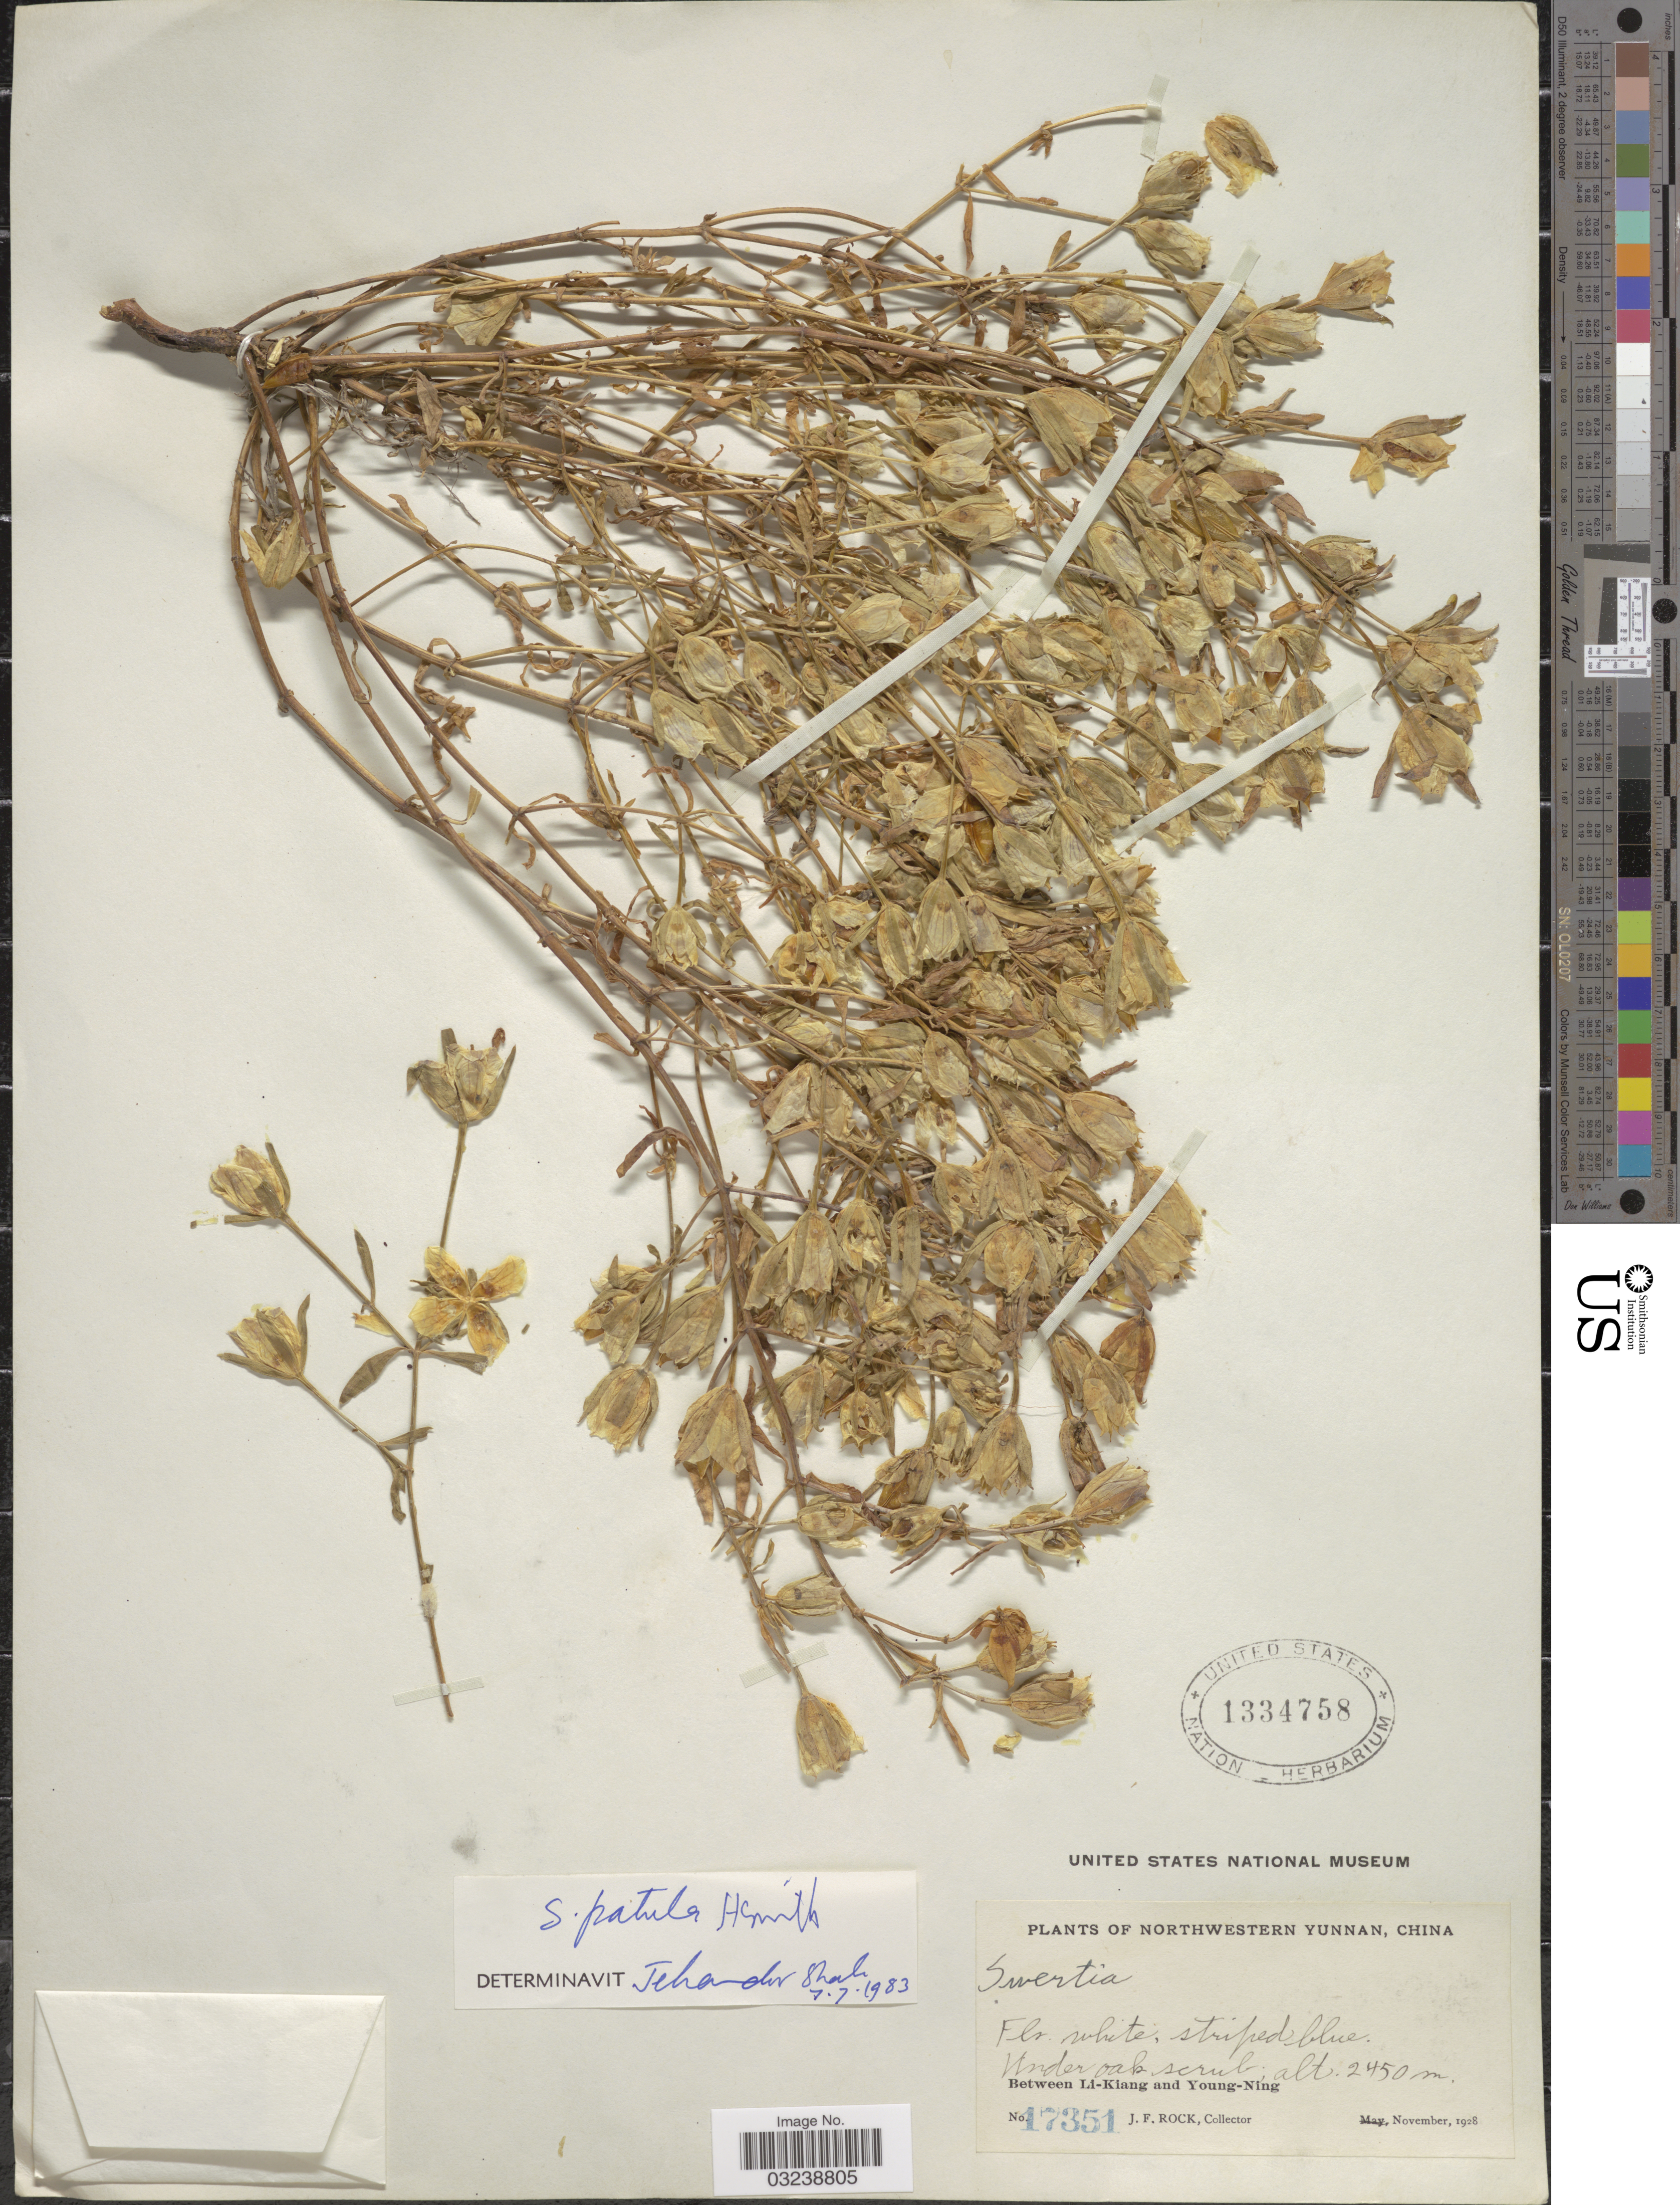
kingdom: Plantae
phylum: Tracheophyta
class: Magnoliopsida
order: Gentianales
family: Gentianaceae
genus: Swertia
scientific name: Swertia patula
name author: Harry Sm.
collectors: J. Rock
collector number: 17351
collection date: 1928-11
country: China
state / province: Yunnan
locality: Northwestern Yunnan. Between Li-Kiang and Young-Ning.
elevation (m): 2450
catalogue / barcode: US 1334758